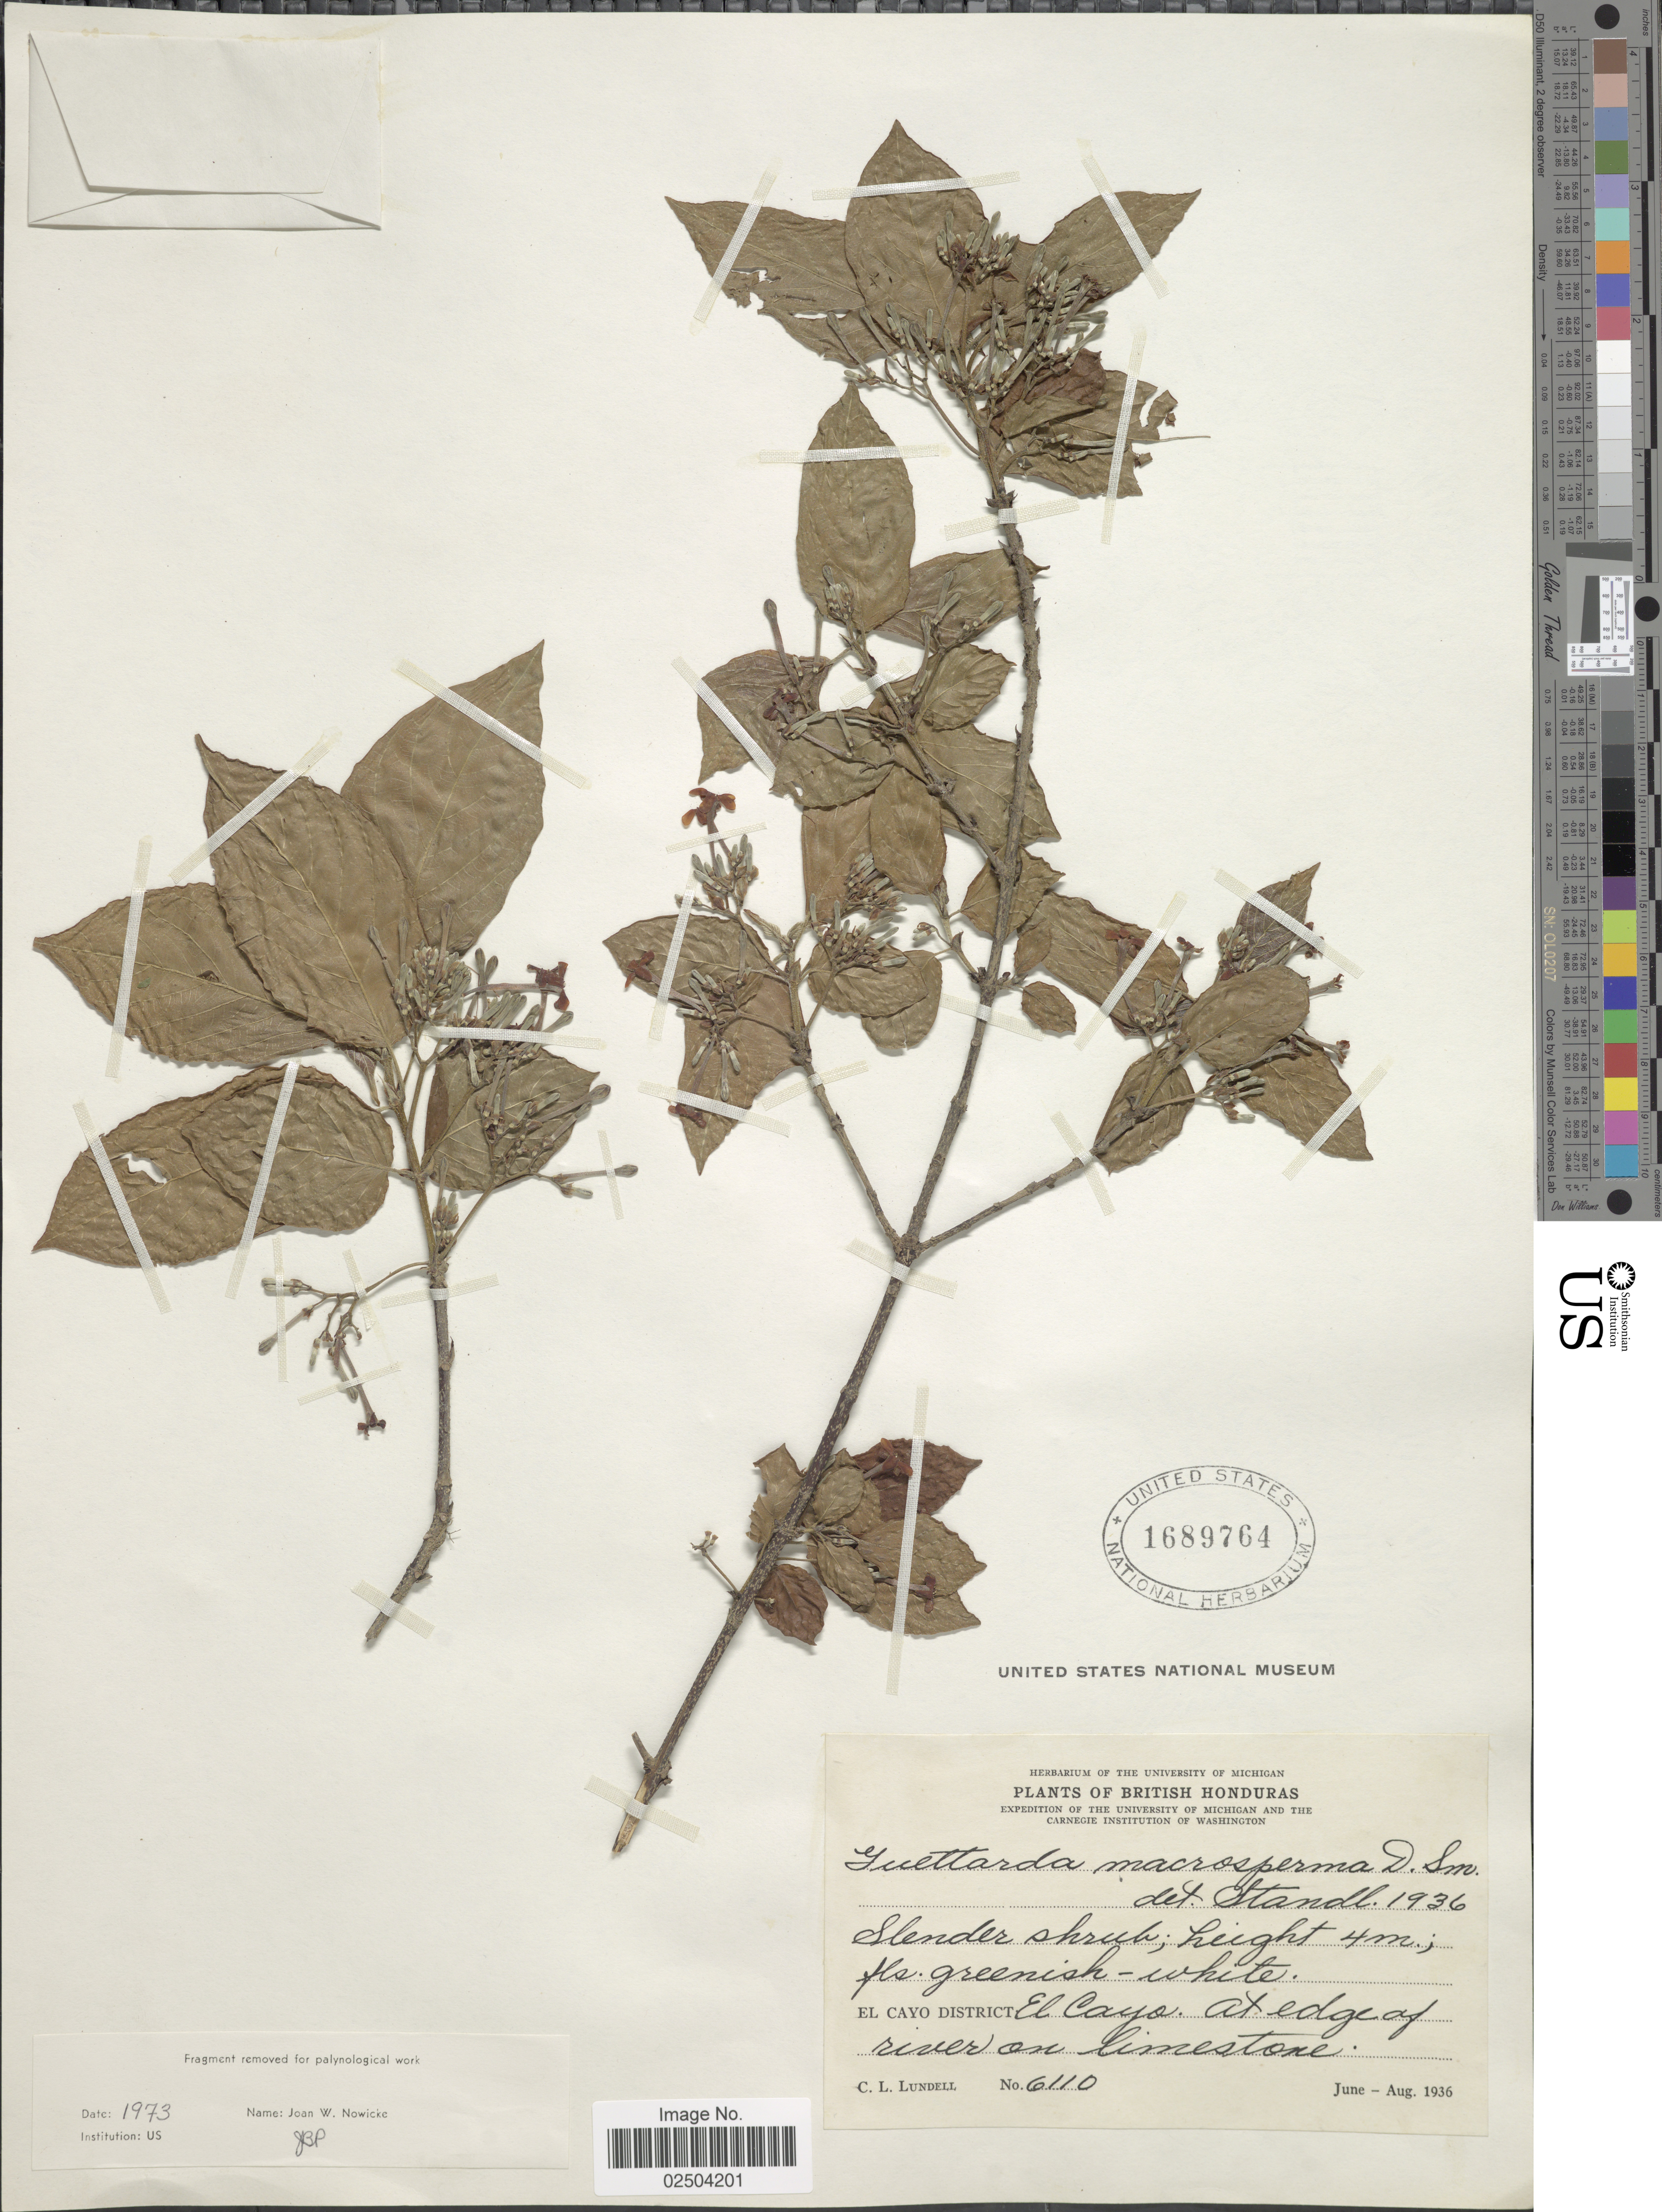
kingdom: Plantae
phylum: Tracheophyta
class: Magnoliopsida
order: Gentianales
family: Rubiaceae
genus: Guettarda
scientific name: Guettarda macrosperma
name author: Donn. Sm.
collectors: C. L. Lundell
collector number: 6110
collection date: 1936-06/1936-08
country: Belize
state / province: Cayo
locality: British Honduras. El Cayo District: El Cayo. At edge of river on limestone.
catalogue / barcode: US 1689764